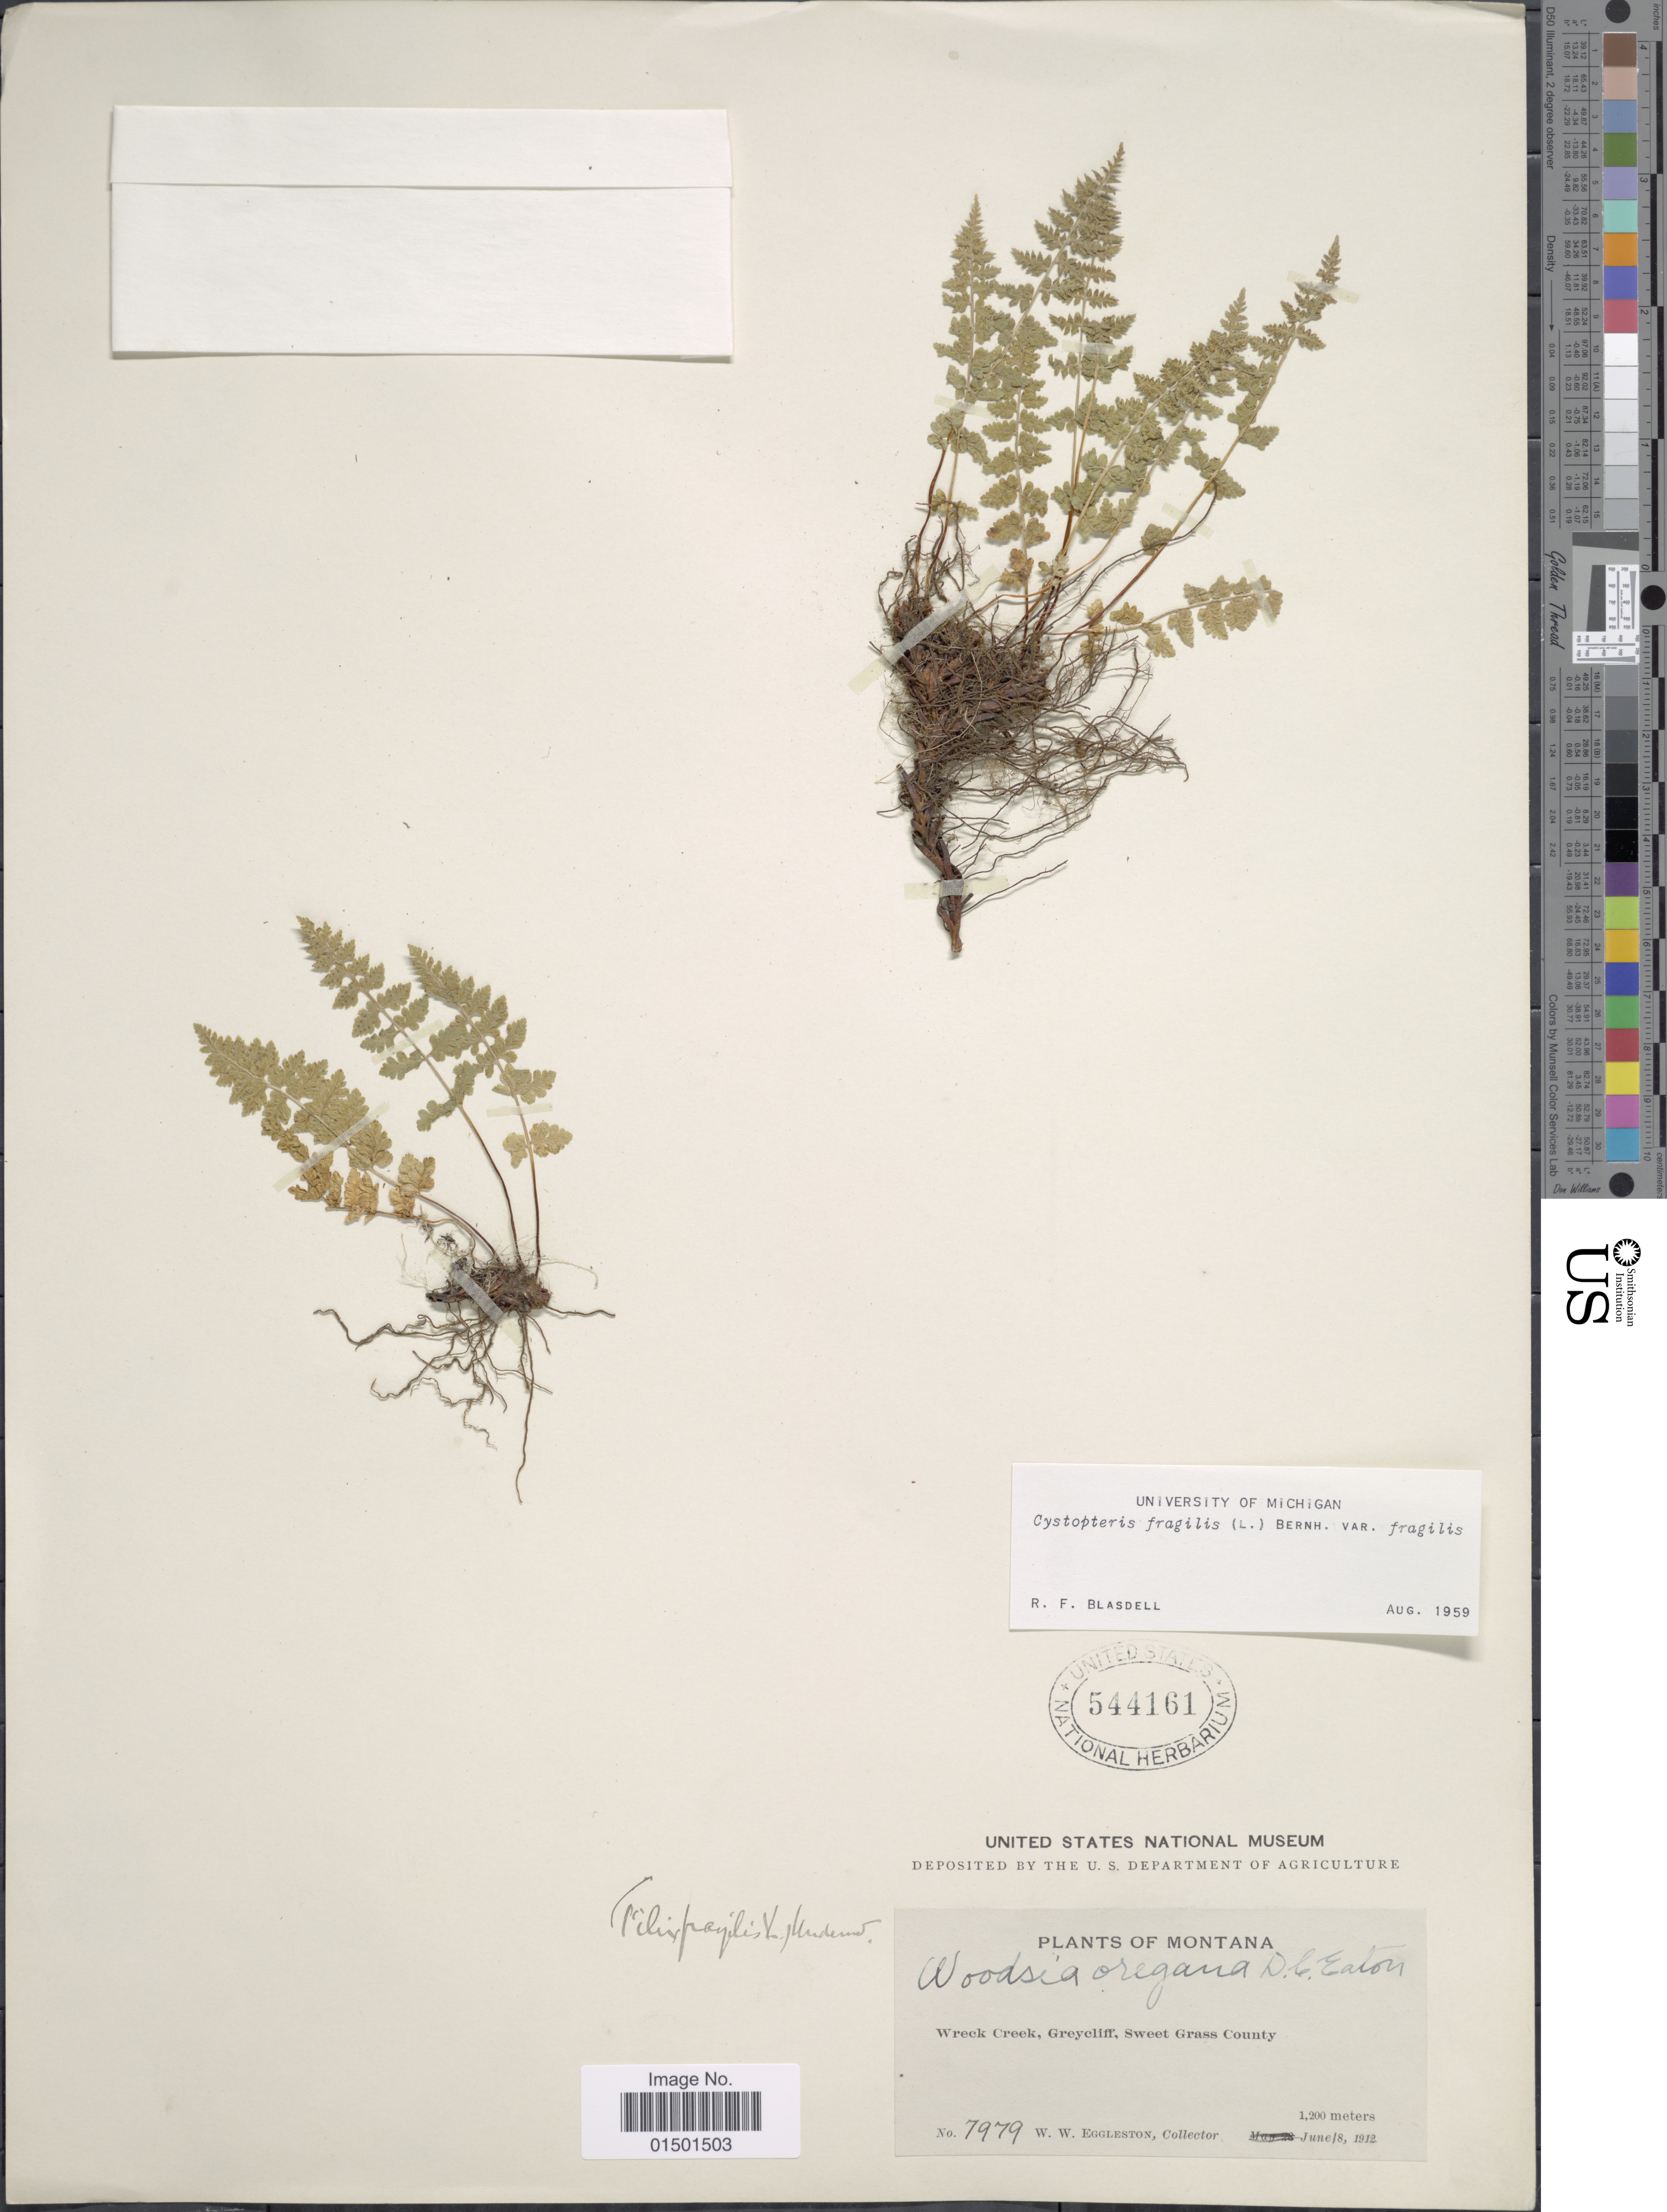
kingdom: Plantae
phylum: Tracheophyta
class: Polypodiopsida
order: Polypodiales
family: Cystopteridaceae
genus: Cystopteris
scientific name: Cystopteris fragilis var. fragilis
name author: (L.) Bernh.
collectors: W. W. Eggleston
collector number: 7979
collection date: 1912-06-18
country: United States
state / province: Montana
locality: Wreck Creek, Greycliff, Sweet Grass County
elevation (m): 1200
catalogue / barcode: US 544161